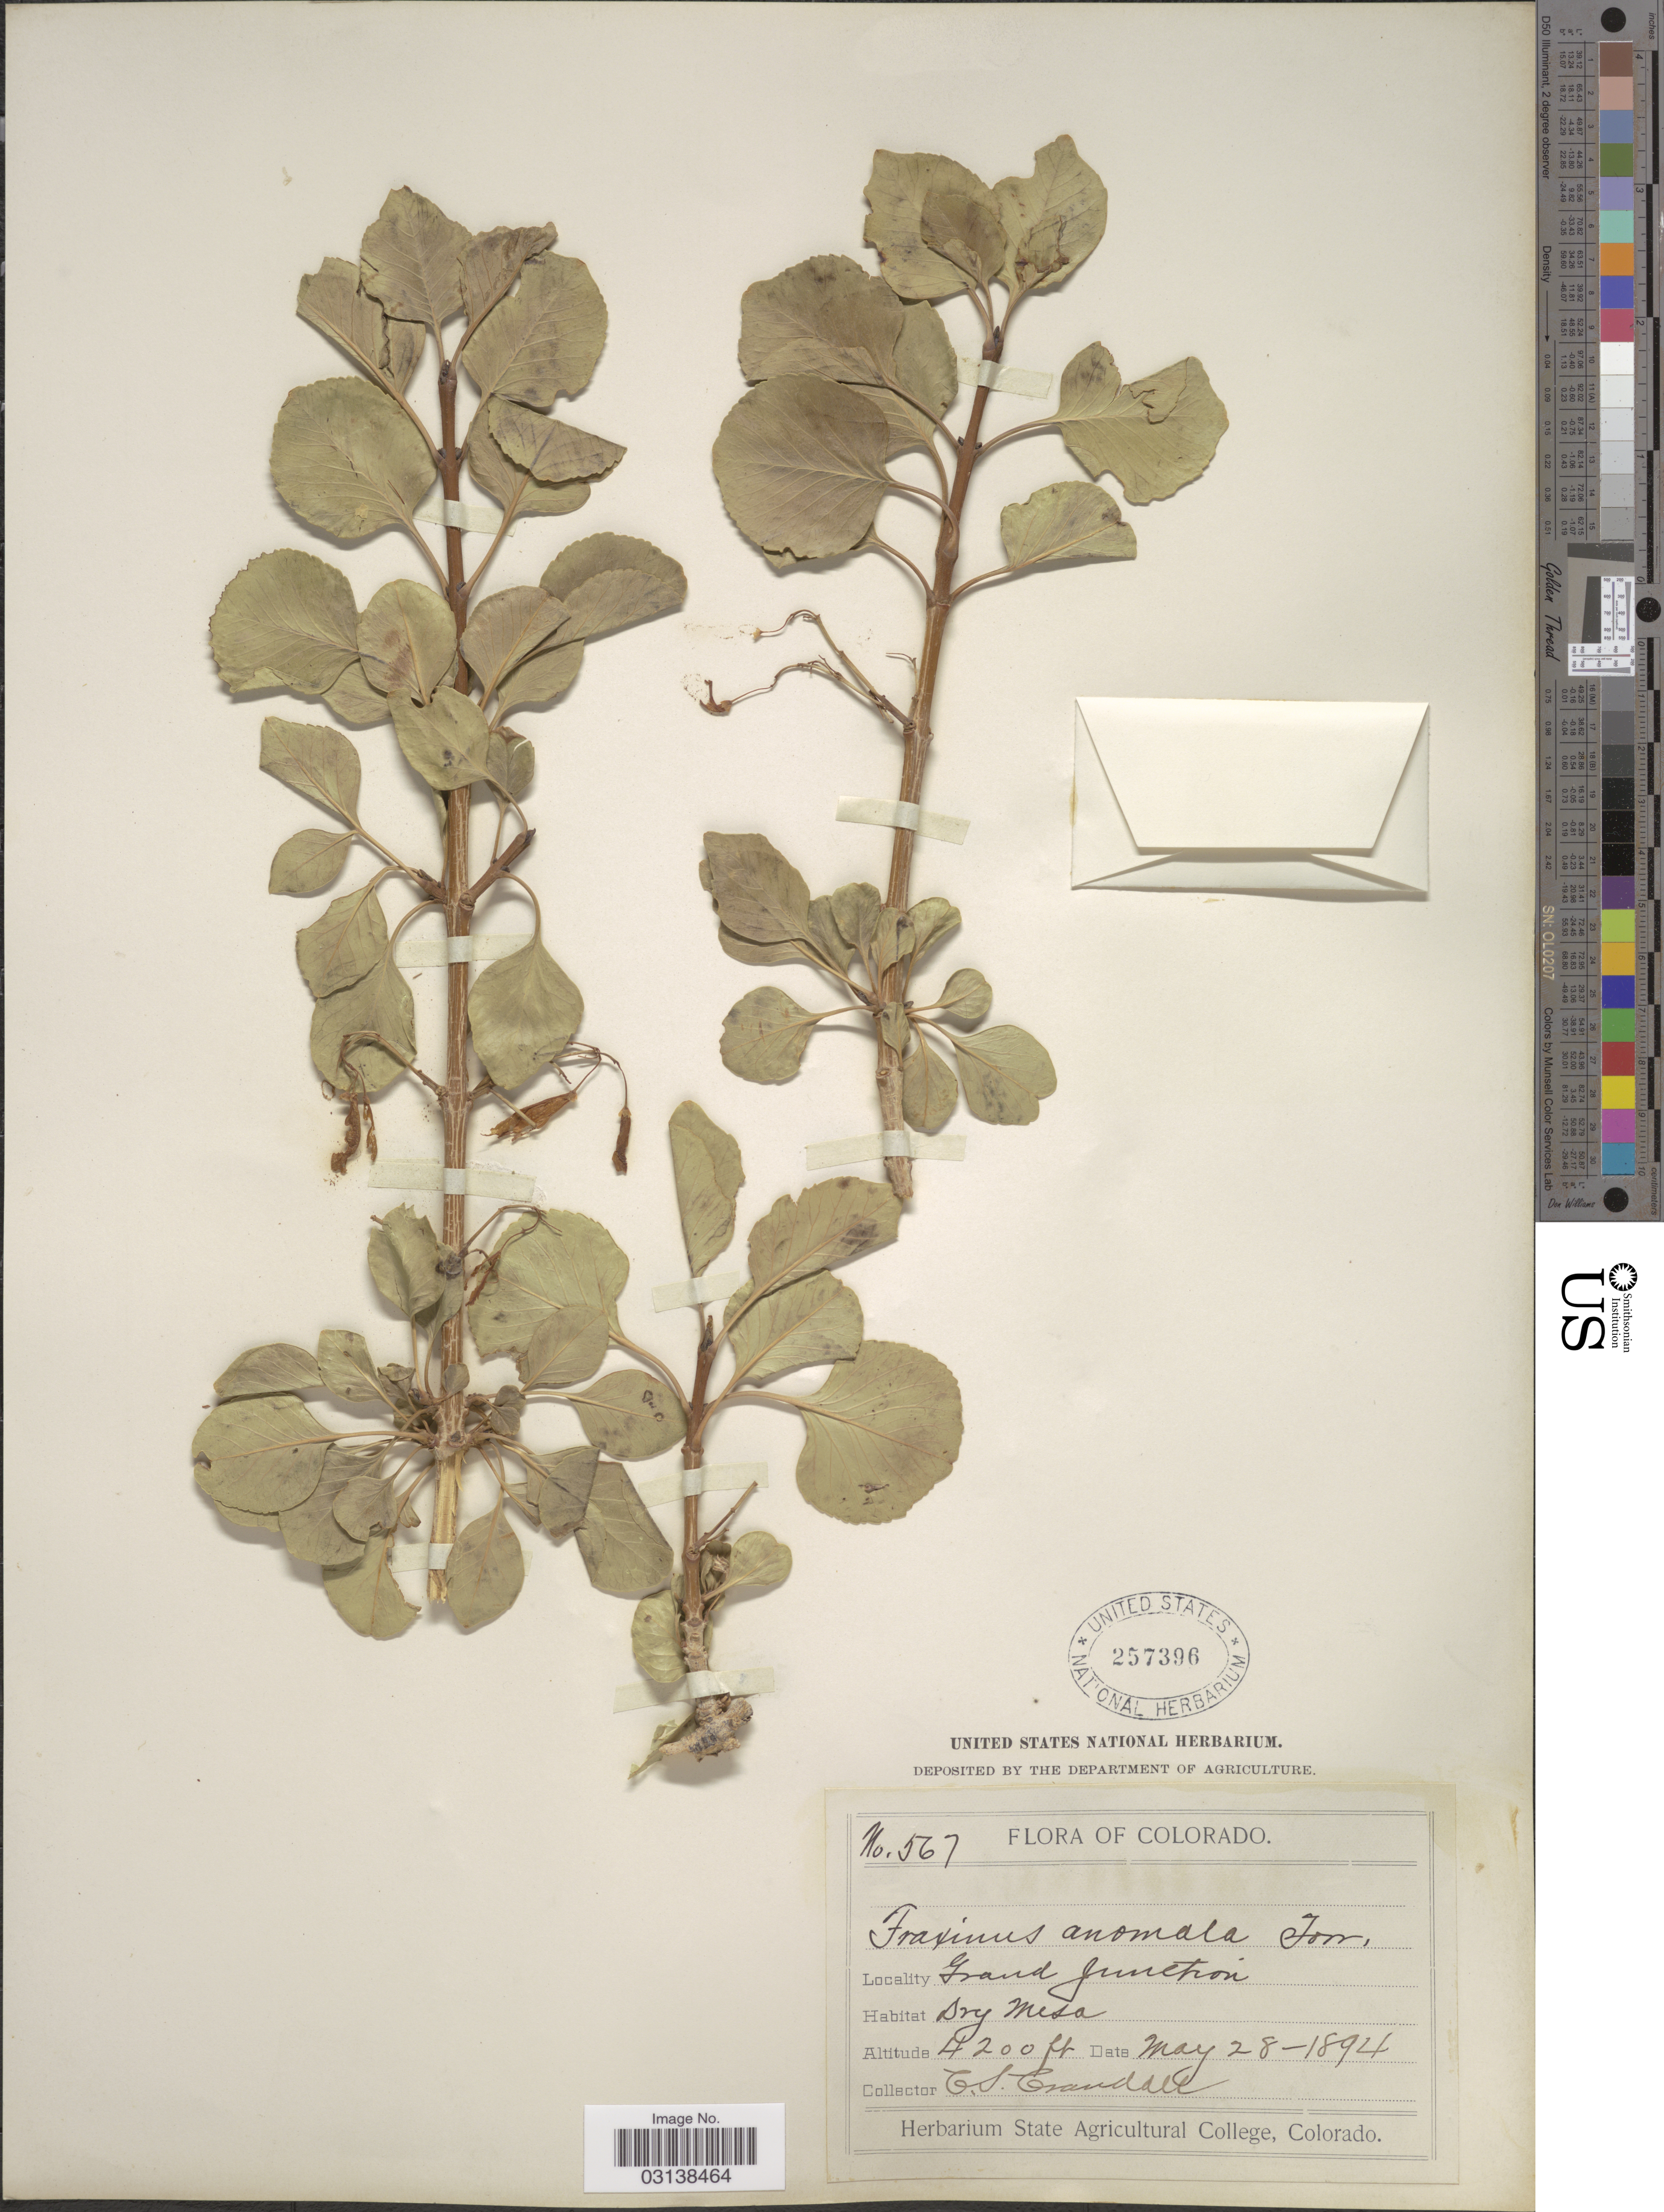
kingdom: Plantae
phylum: Tracheophyta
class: Magnoliopsida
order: Lamiales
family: Oleaceae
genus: Fraxinus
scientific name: Fraxinus anomala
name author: Torr. ex S. Watson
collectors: C. Crandall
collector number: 567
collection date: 1894-05-28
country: United States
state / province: Colorado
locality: Grand Junction.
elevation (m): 1280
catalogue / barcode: US 257396